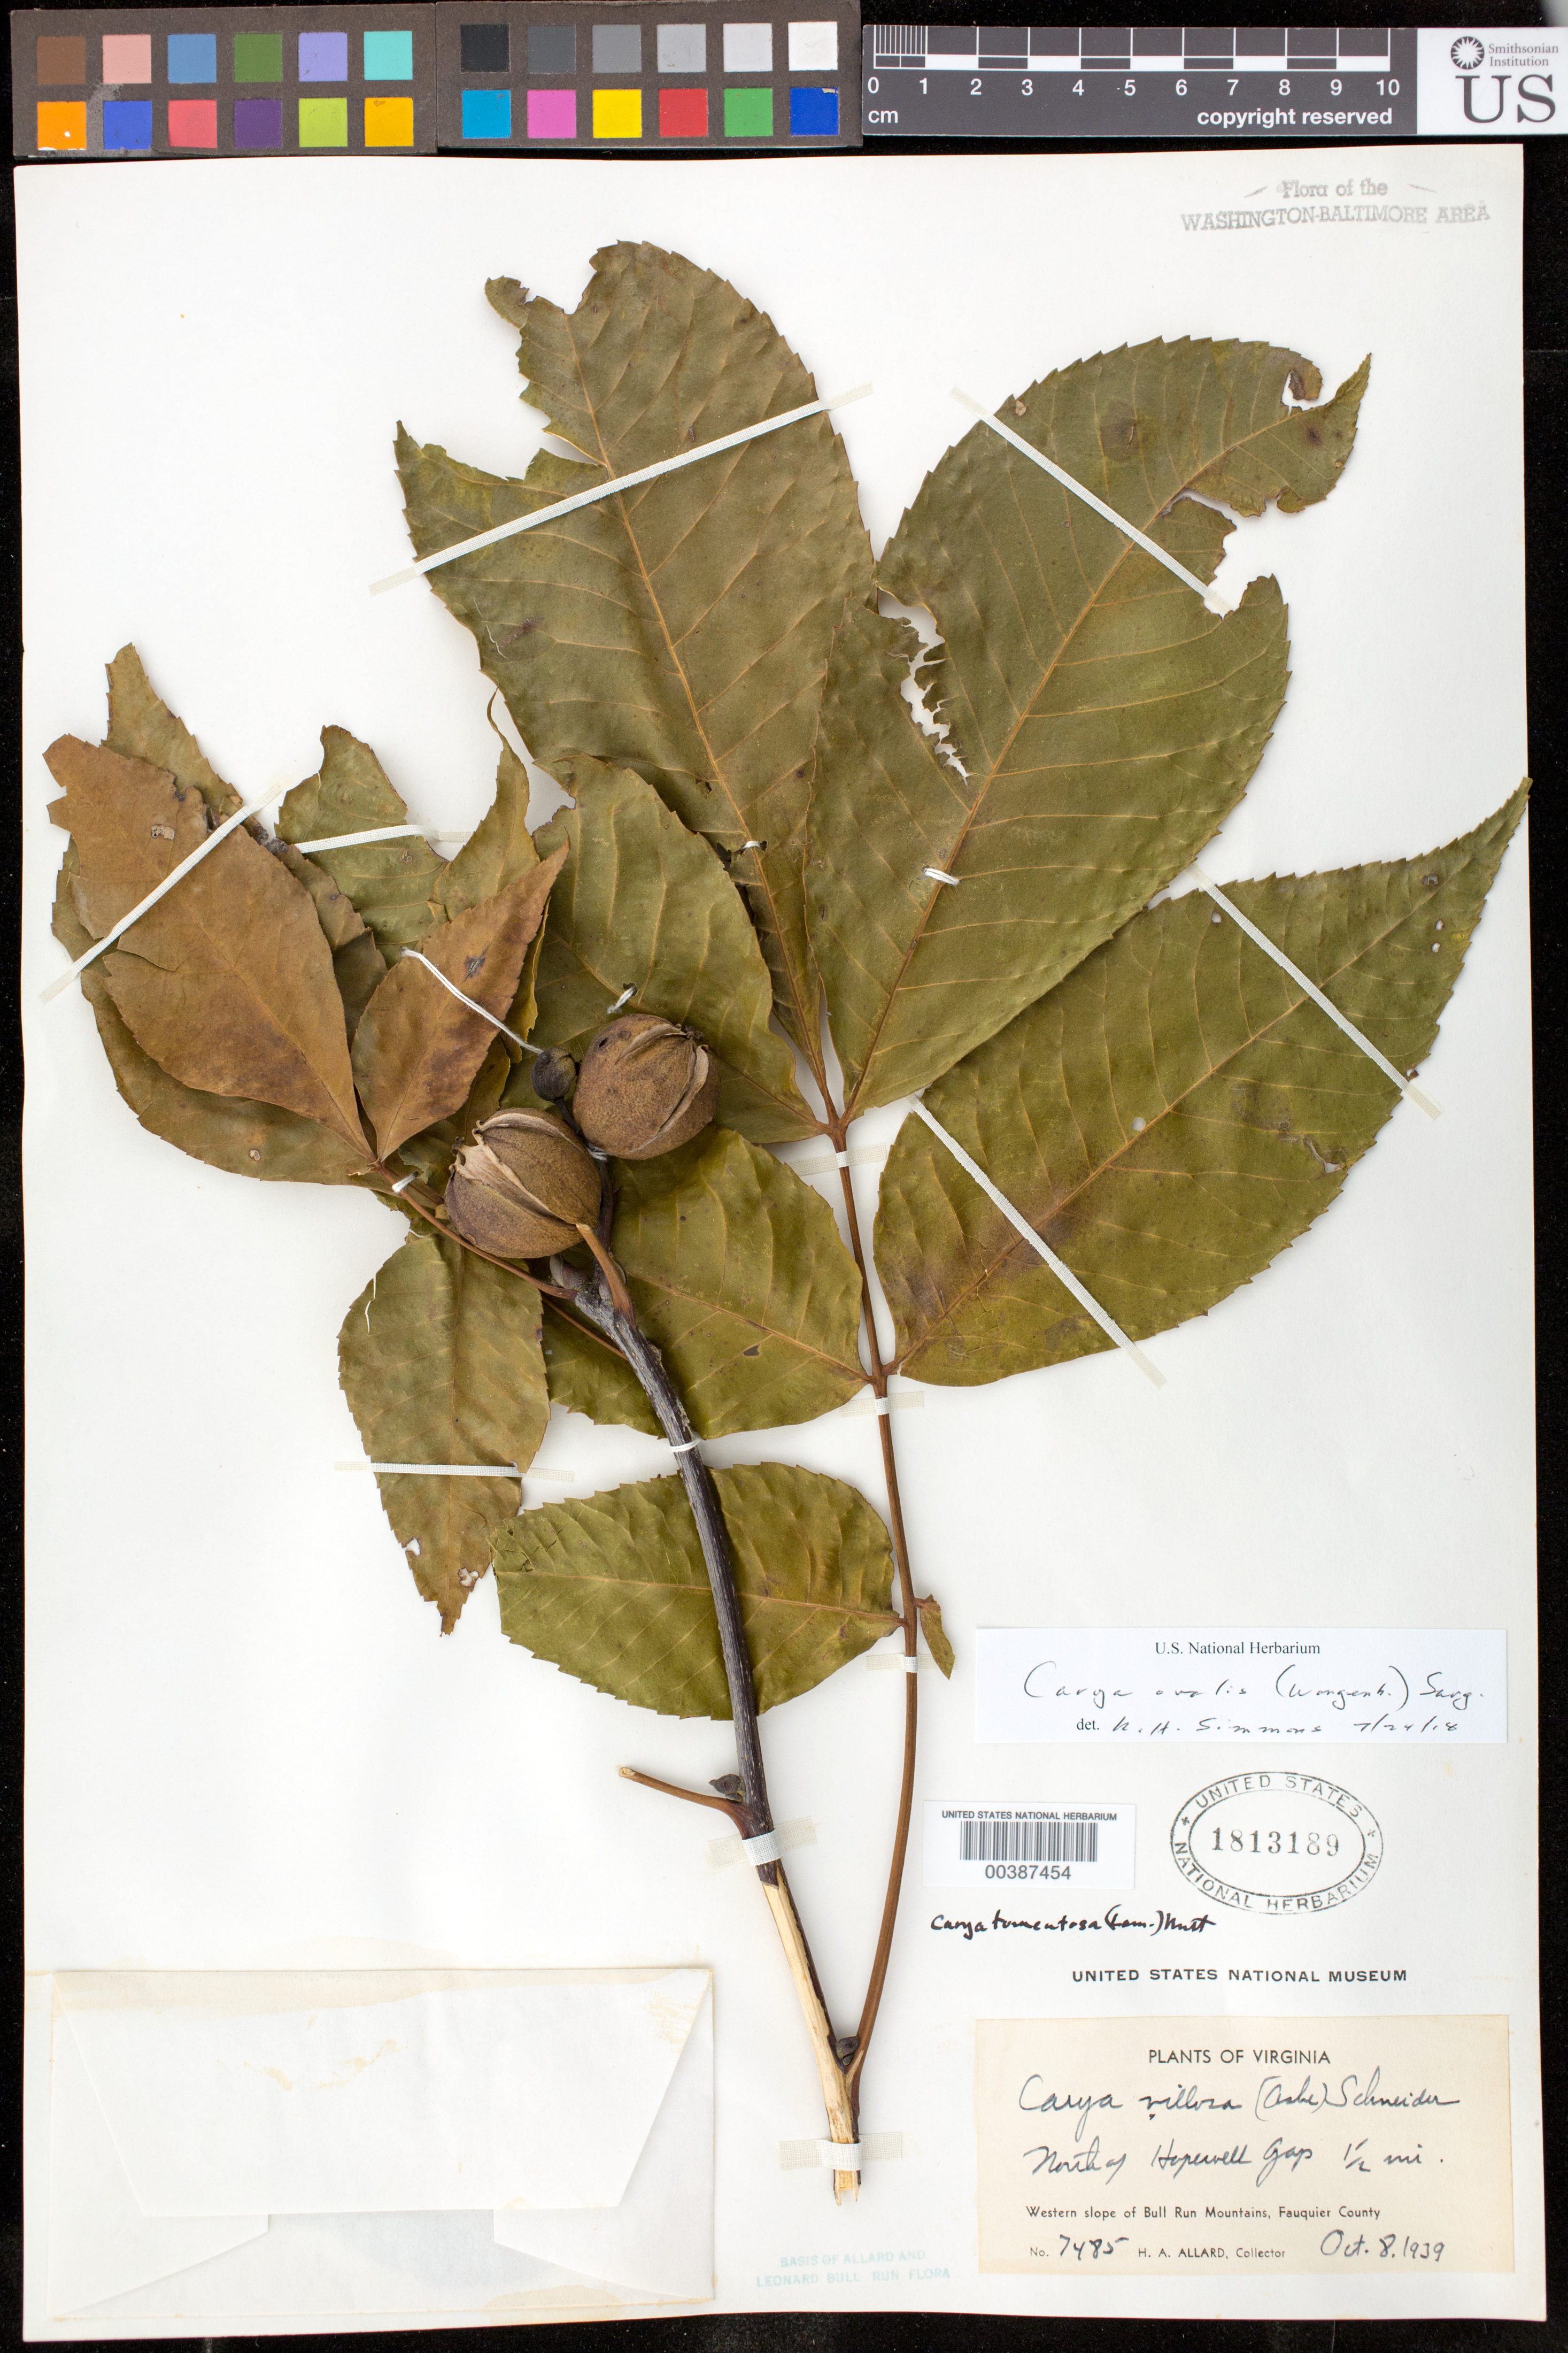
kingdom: Plantae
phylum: Tracheophyta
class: Magnoliopsida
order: Fagales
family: Juglandaceae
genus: Carya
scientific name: Carya ovalis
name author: (Wangenh.) Sarg.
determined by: Simmons, R. H., (UNITED STATES)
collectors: H. A. Allard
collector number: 7485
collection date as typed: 08 Oct 1939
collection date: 1939-10-08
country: United States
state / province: Virginia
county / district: Fauquier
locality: North of Hopewell Gap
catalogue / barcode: US 1813189